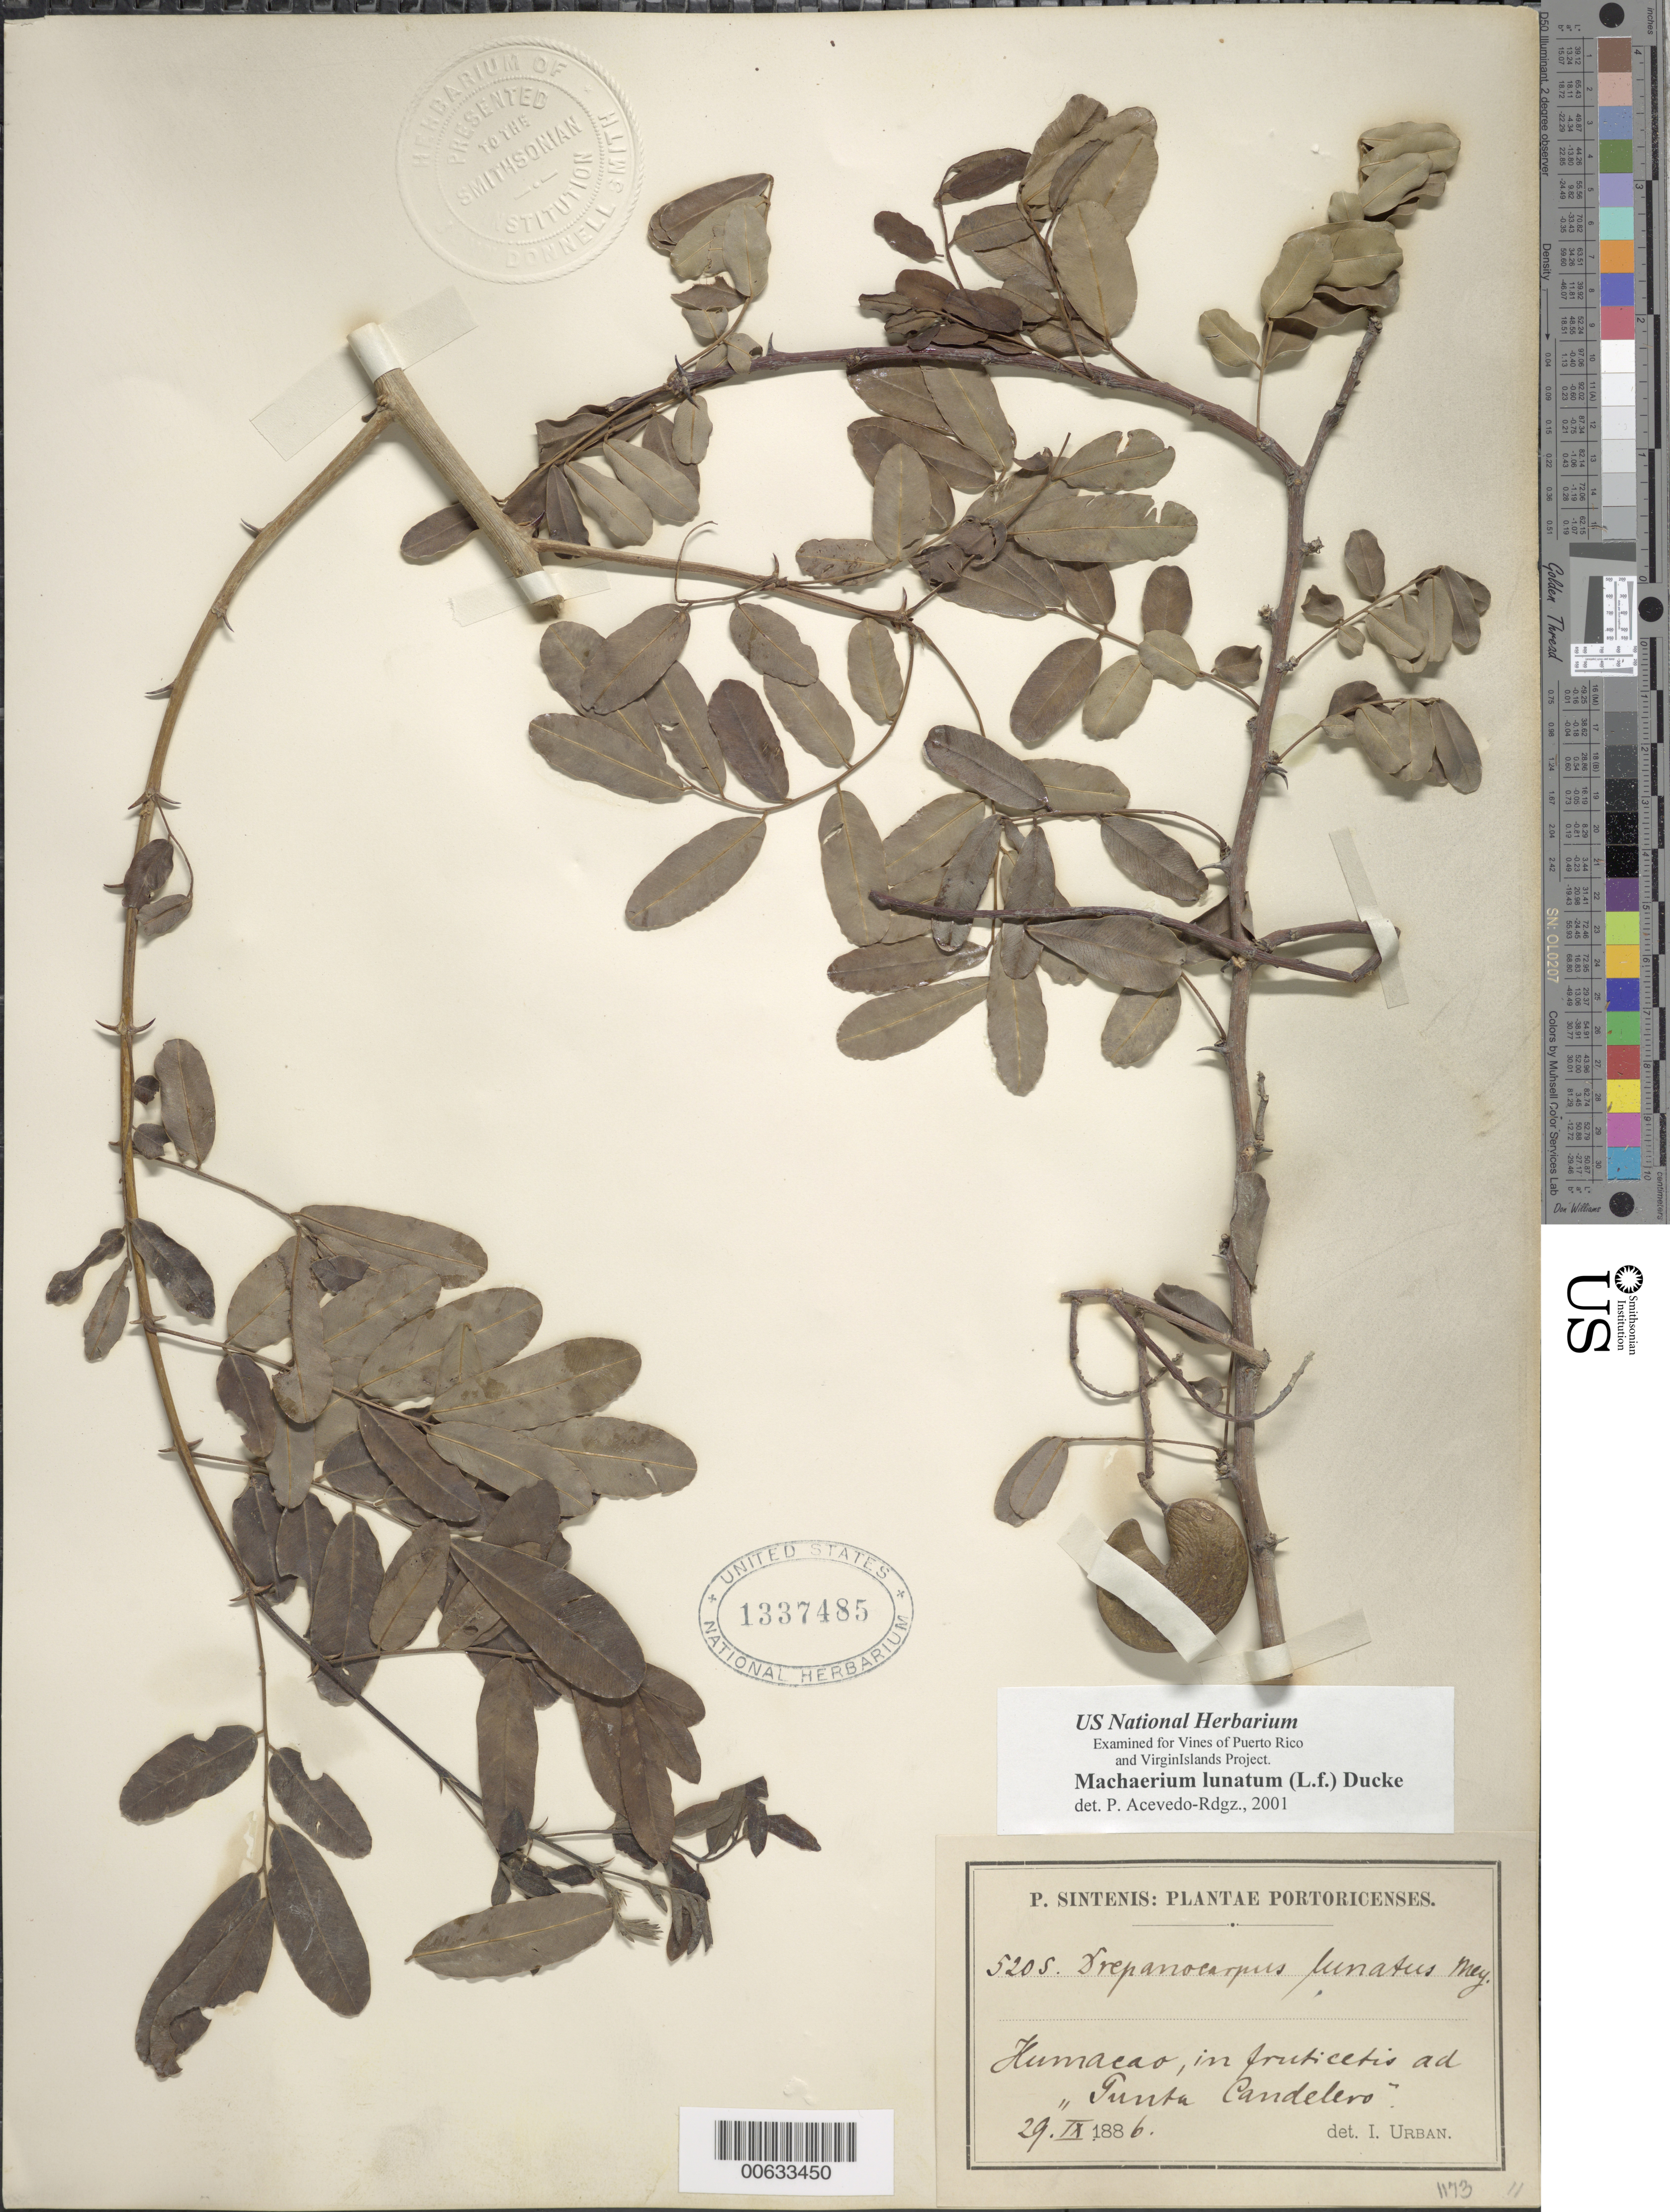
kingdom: Plantae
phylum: Tracheophyta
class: Magnoliopsida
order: Fabales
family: Fabaceae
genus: Machaerium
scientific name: Machaerium lunatum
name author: (L. f.) Ducke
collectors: P. Sintenis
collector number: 5205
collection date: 1886-09-29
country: Puerto Rico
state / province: Humacao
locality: Humacao, in fruticetis ad Punta Candelero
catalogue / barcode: US 1337485